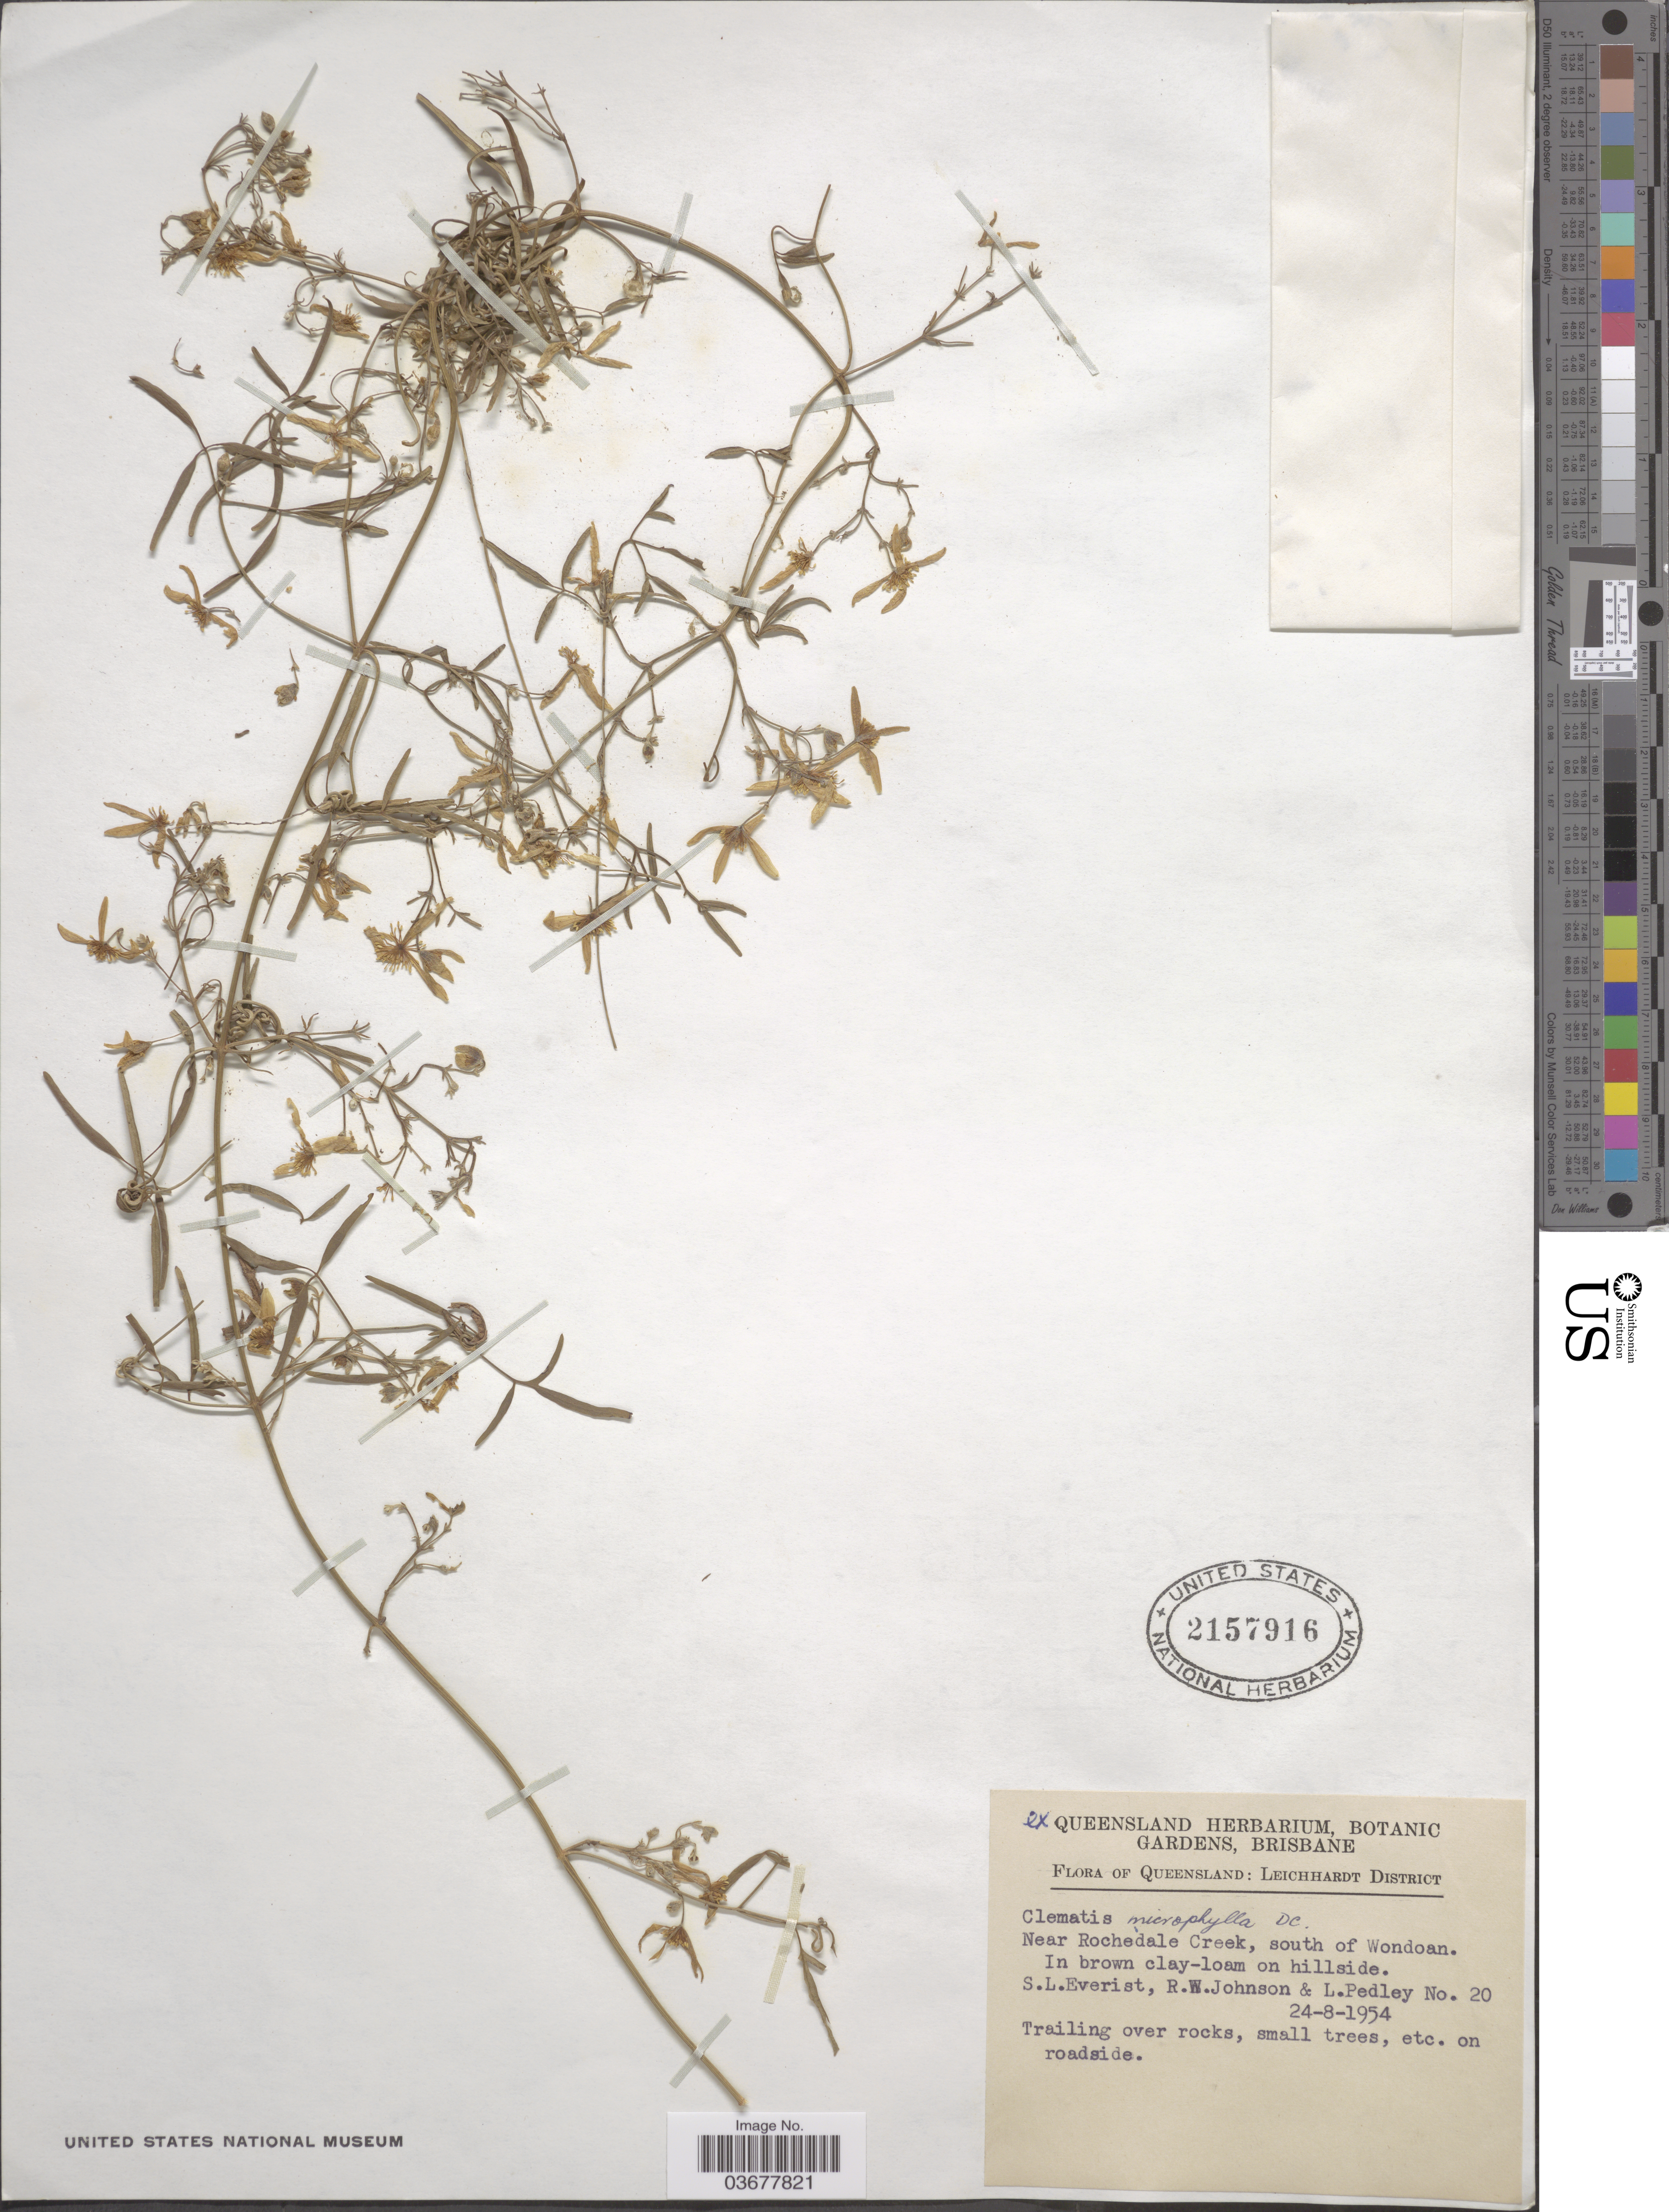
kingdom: Plantae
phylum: Tracheophyta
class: Magnoliopsida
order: Ranunculales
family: Ranunculaceae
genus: Clematis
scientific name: Clematis microphylla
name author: DC.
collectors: S. Everist, R. W. Johnson & L. Pedley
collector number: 20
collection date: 1954-08-24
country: Australia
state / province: Queensland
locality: Leichhardt District. Near Rochedale Creek, south of Wondoan.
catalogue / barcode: US 2157916